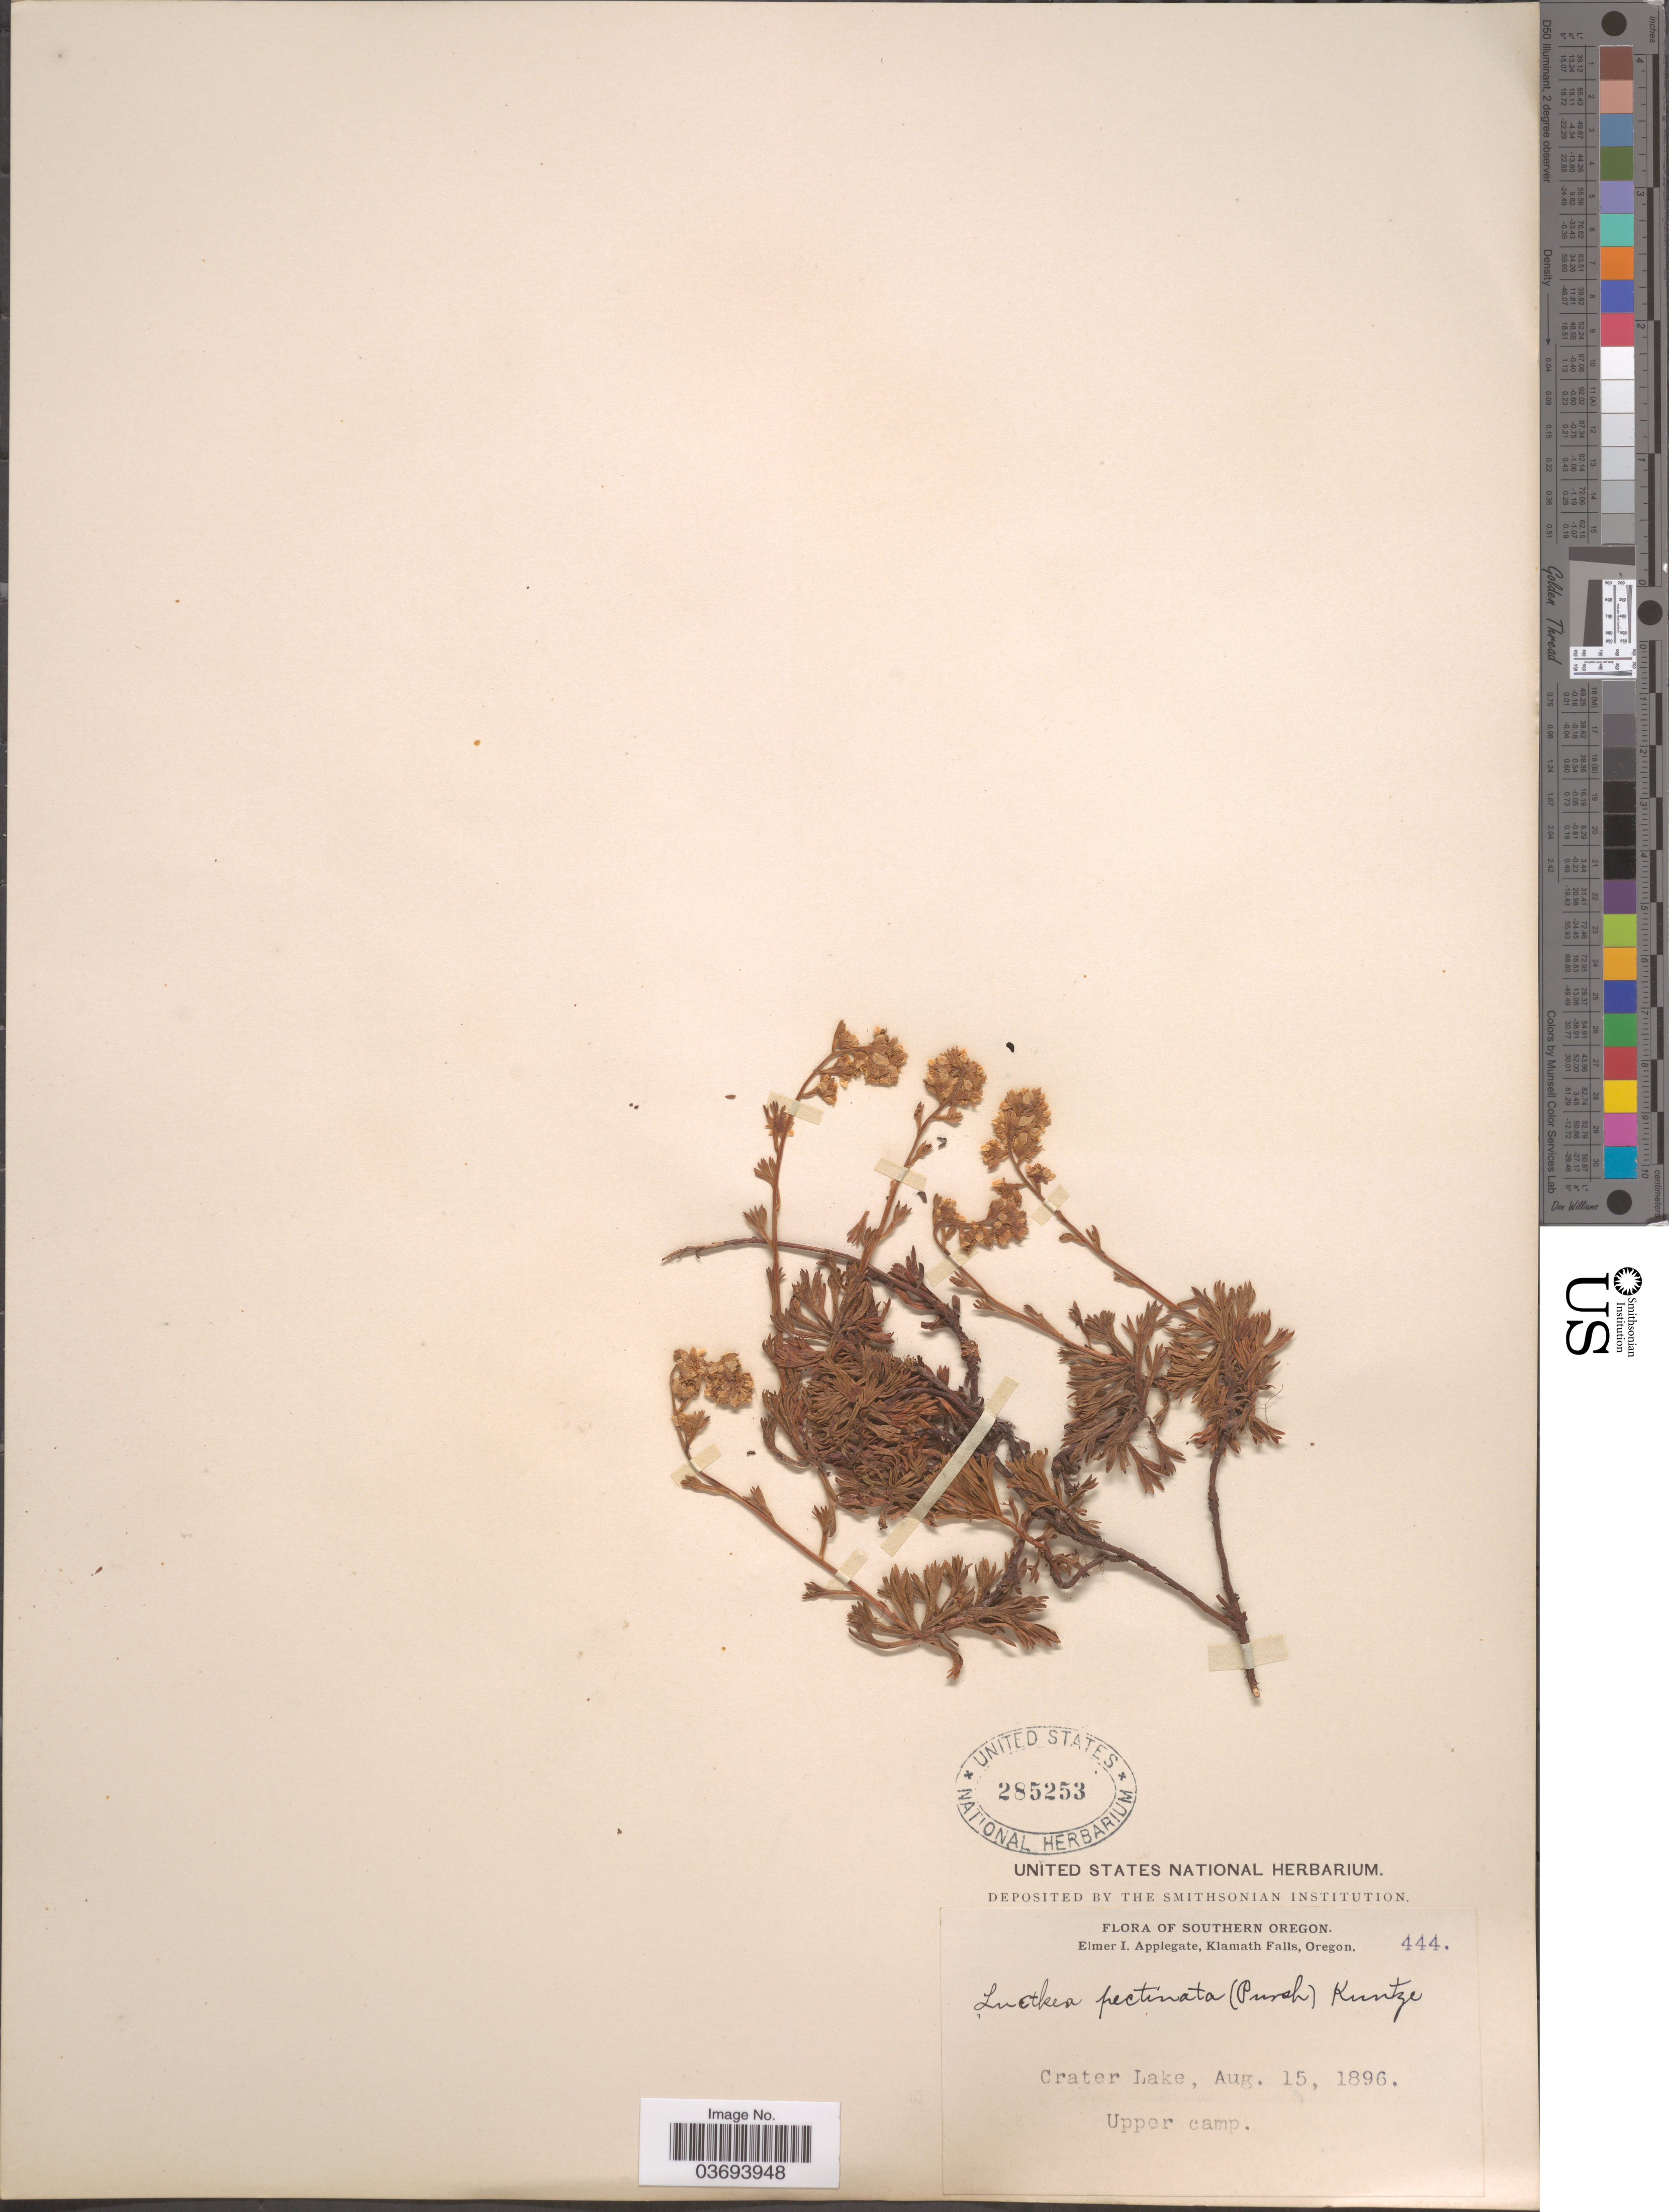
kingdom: Plantae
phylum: Tracheophyta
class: Magnoliopsida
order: Rosales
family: Rosaceae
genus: Luetkea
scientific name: Luetkea pectinata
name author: (Pursh) Kuntze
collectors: E. I. Applegate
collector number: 444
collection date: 1896-08-15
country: United States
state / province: Oregon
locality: Southern Oregon. Crater Lake. Upper camp.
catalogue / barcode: US 285253